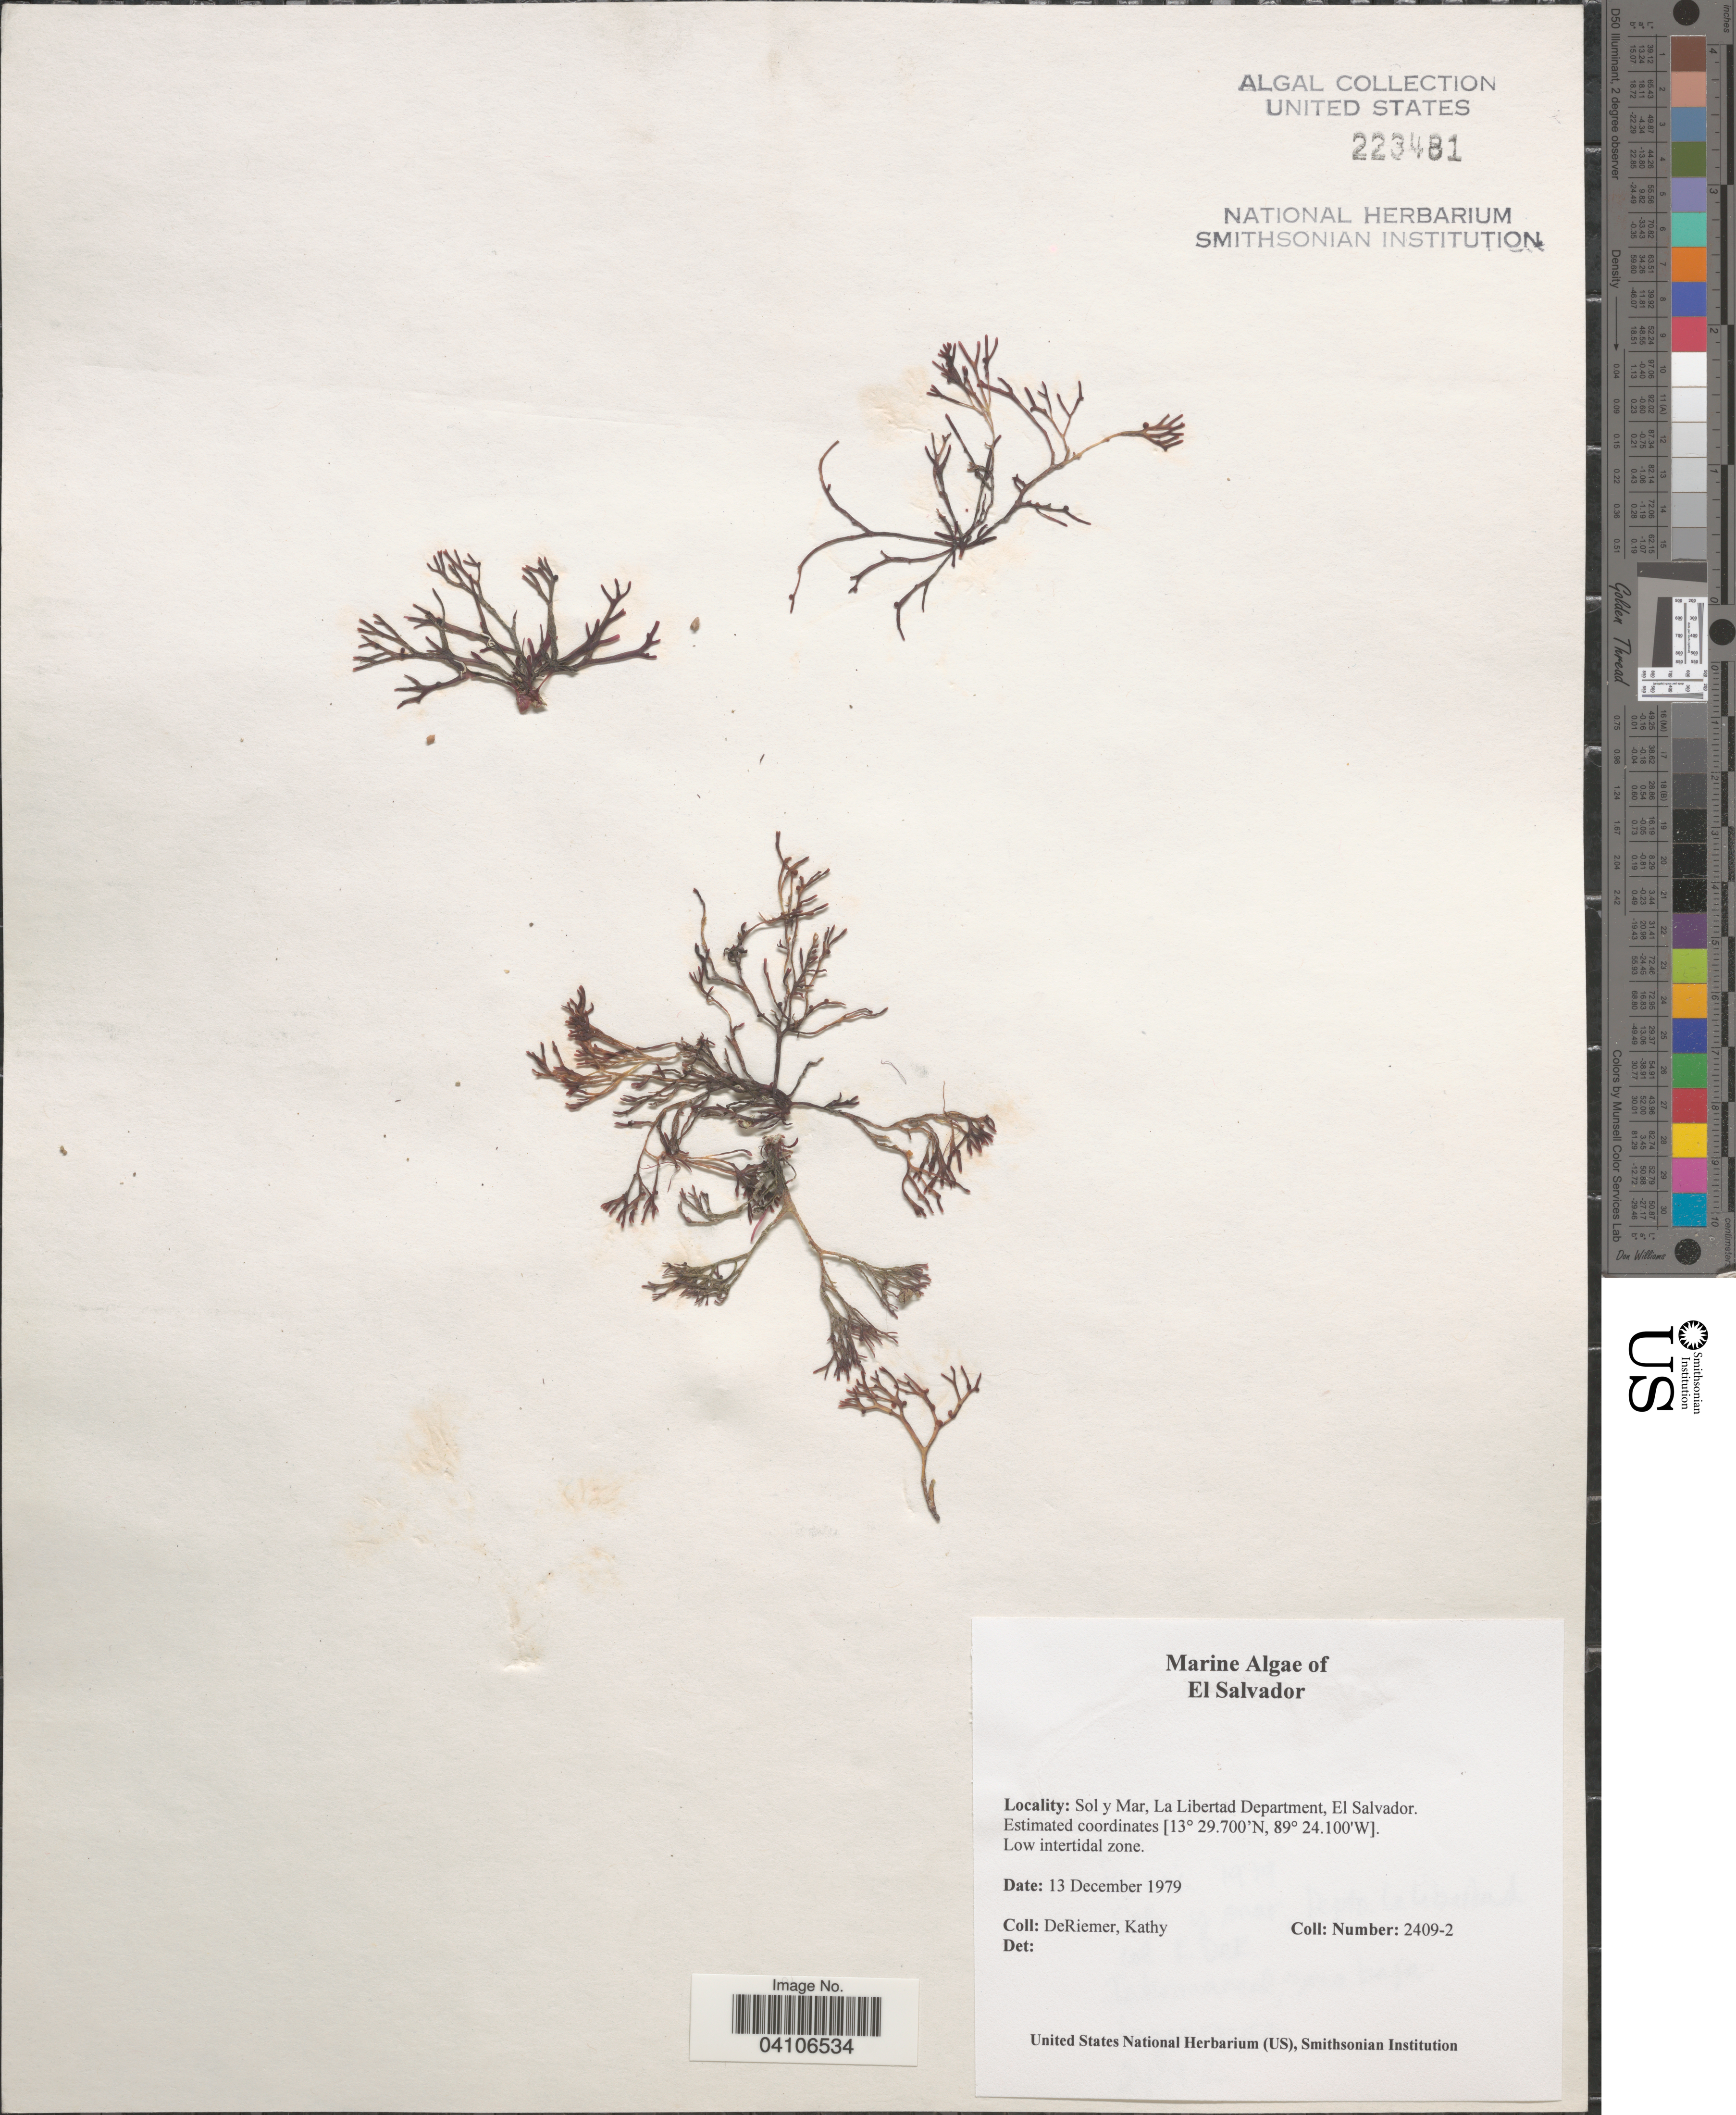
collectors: K. DeRiemer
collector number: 2409-2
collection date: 1979-12-13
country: El Salvador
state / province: La Libertad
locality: Sol y Mar, La Libertad Department.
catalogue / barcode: US 223481